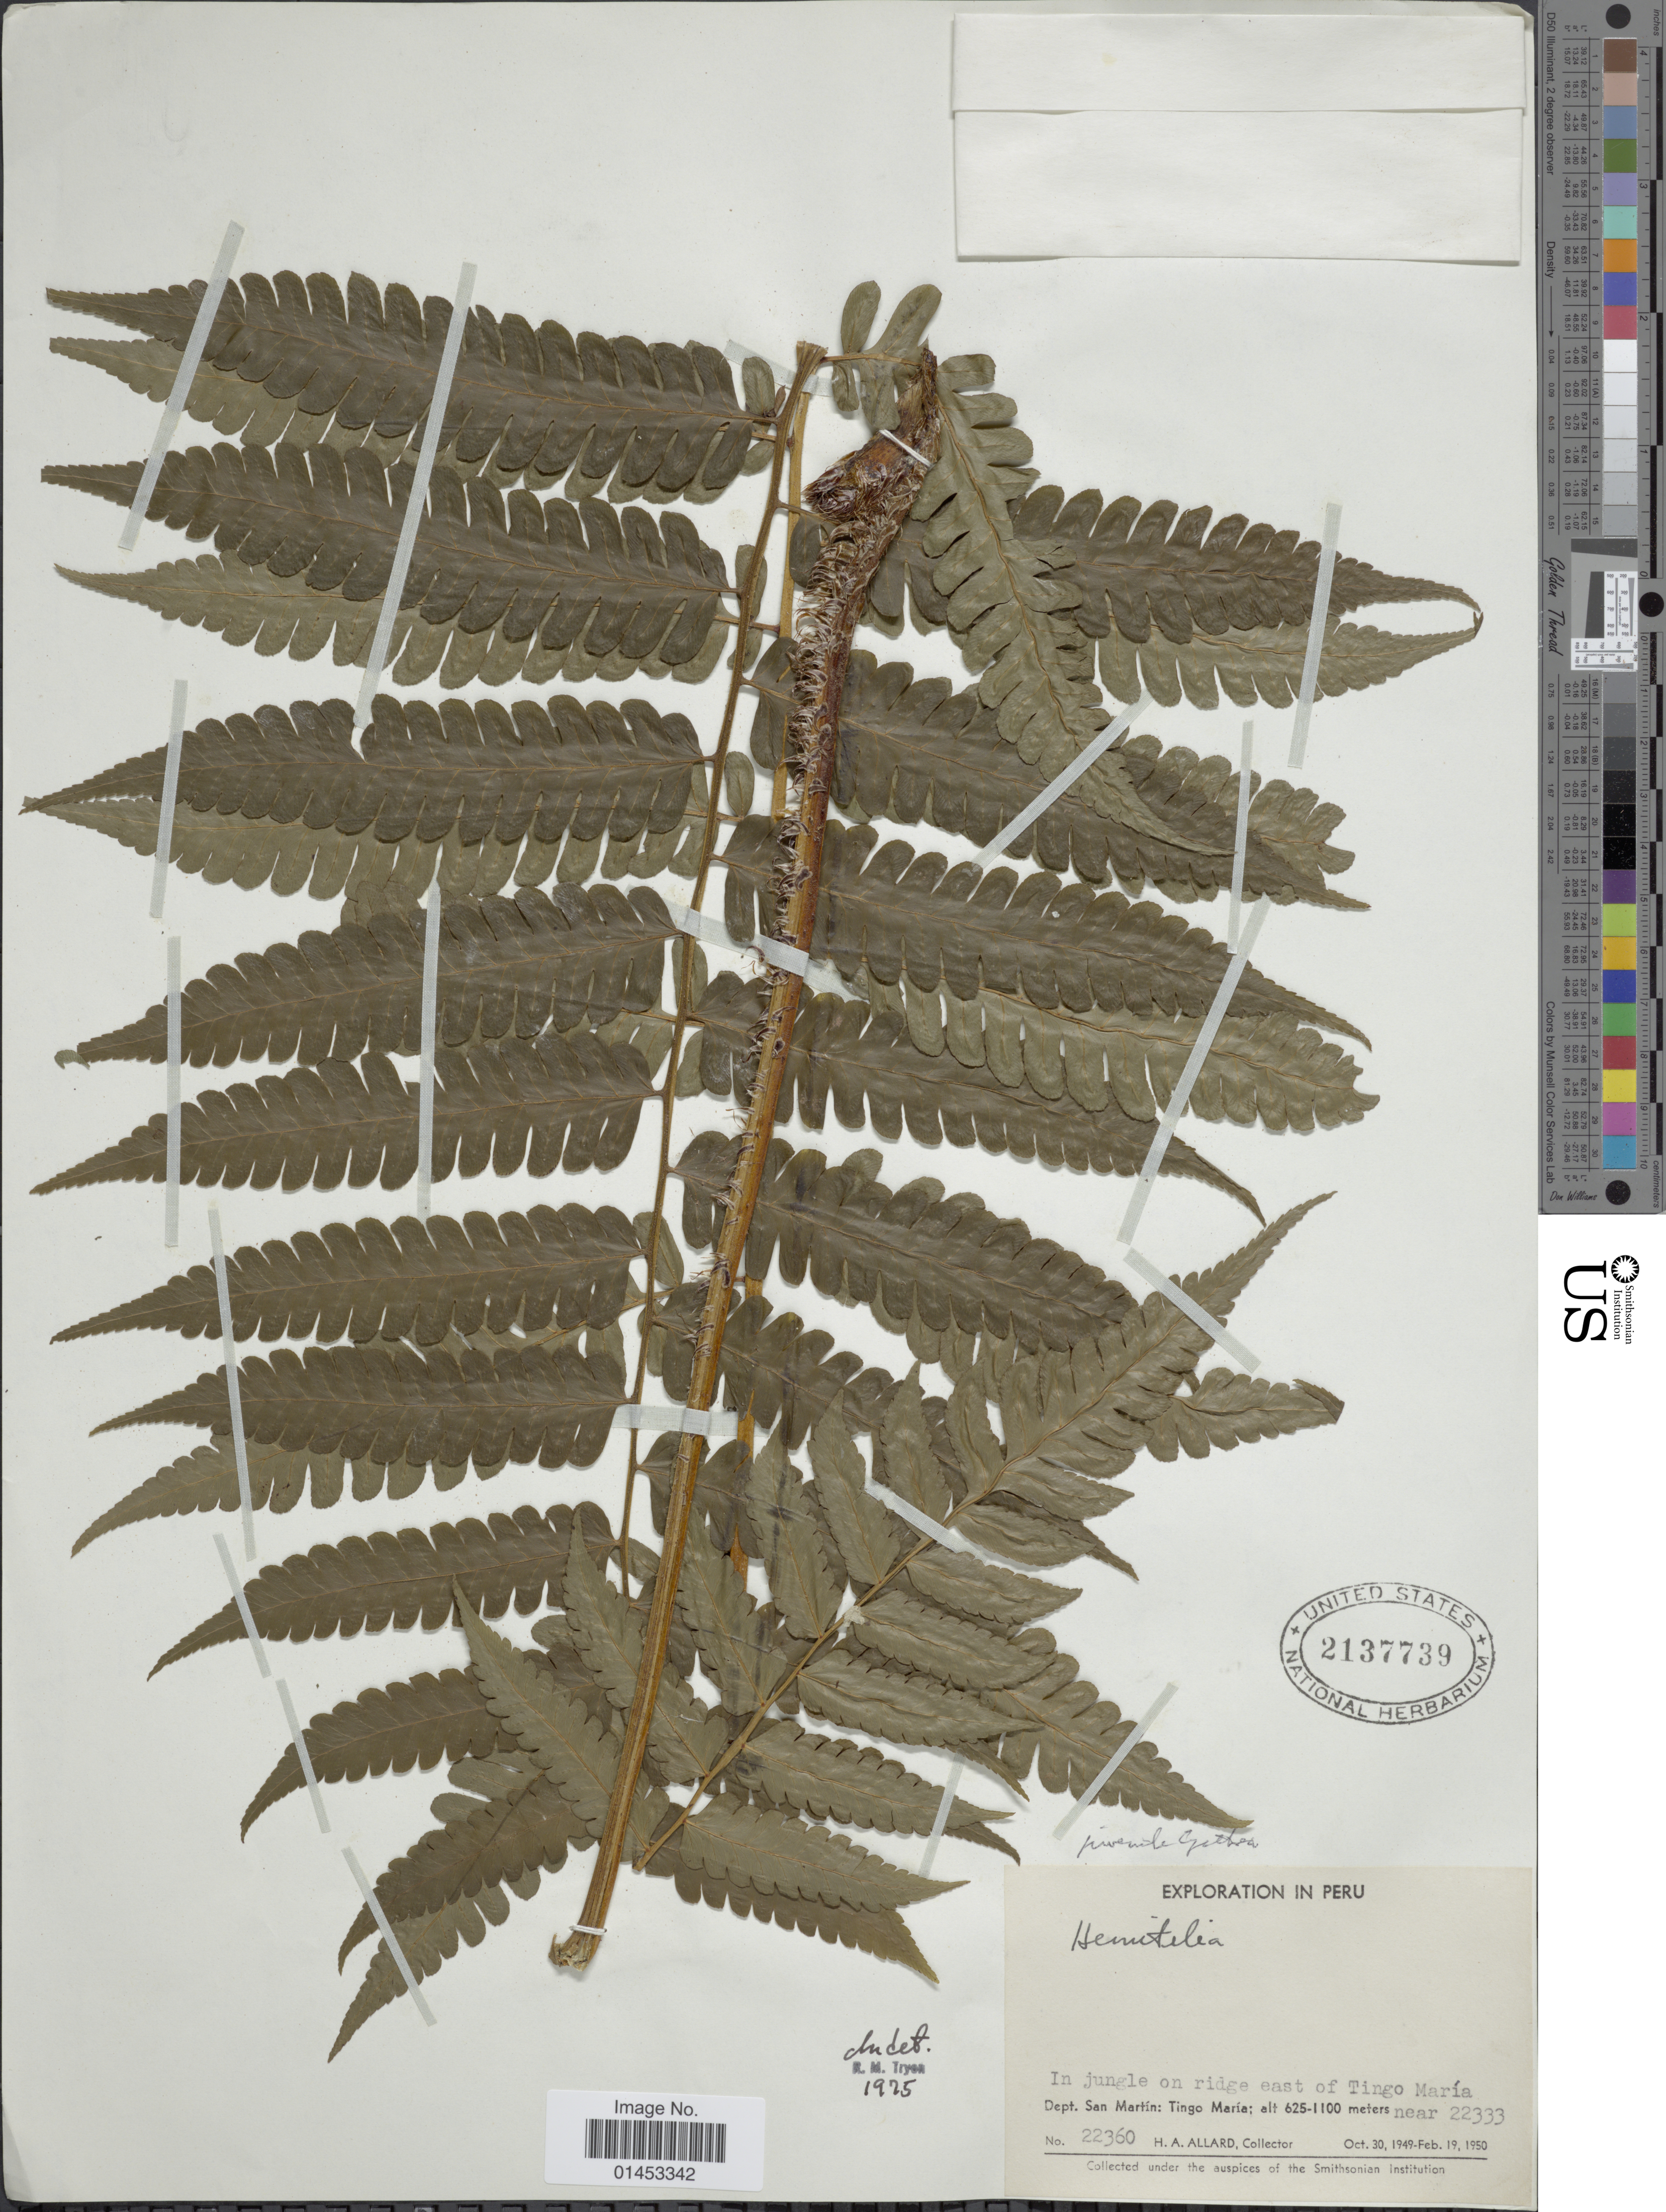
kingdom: Plantae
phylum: Tracheophyta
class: Polypodiopsida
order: Cyatheales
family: Cyatheaceae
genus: Cyathea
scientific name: Cyathea sp.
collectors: H. A. Allard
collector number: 22360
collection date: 1949-10-30/1950-02-19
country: Peru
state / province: San Martín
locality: Dept. San Martin: Tingo Maria, near 22333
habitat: in jungle on ridge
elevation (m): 625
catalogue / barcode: US 2137739